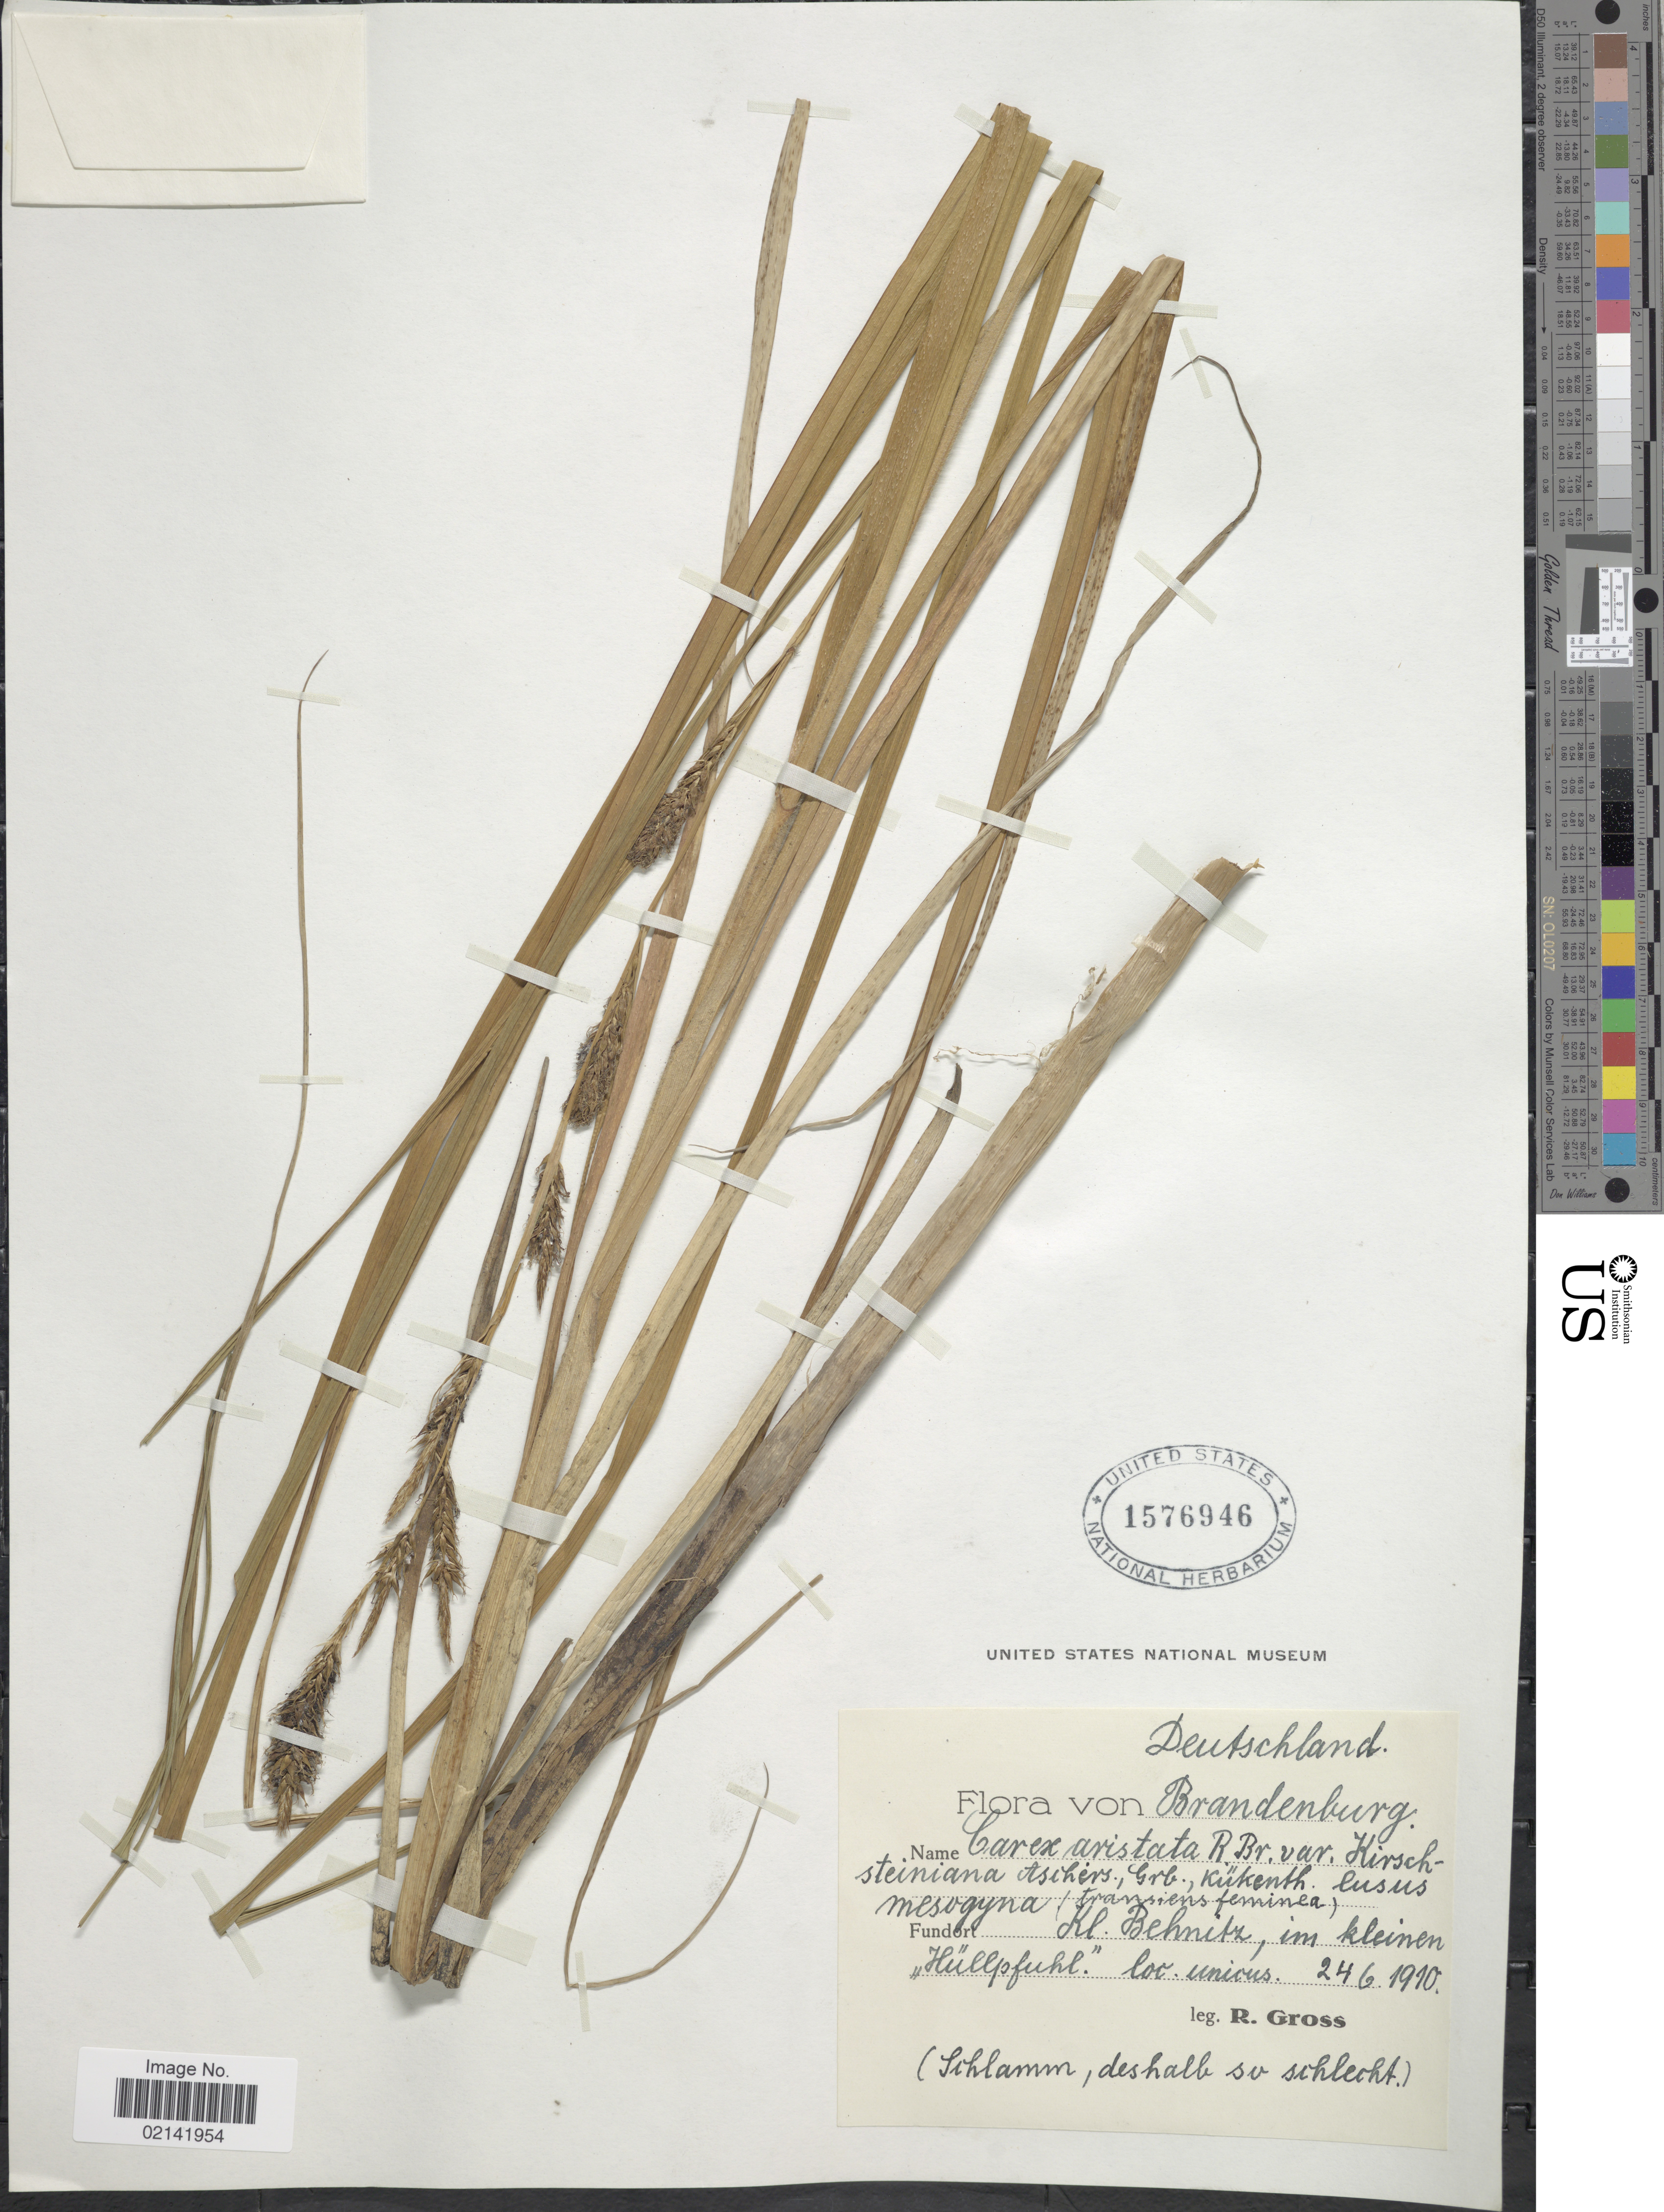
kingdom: Plantae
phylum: Tracheophyta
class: Liliopsida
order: Poales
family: Cyperaceae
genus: Carex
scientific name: Carex atherodes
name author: Spreng.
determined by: Strong, Mark T., (BOT), Smithsonian Institution - National Museum of Natural History (UNITED STATES)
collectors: R. Gross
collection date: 1910-06-24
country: Germany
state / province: Brandenburg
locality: Deutschland. Kl. Behnitz, im kleinen Hullpfuhl. loc. Unicus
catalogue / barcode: US 1576946